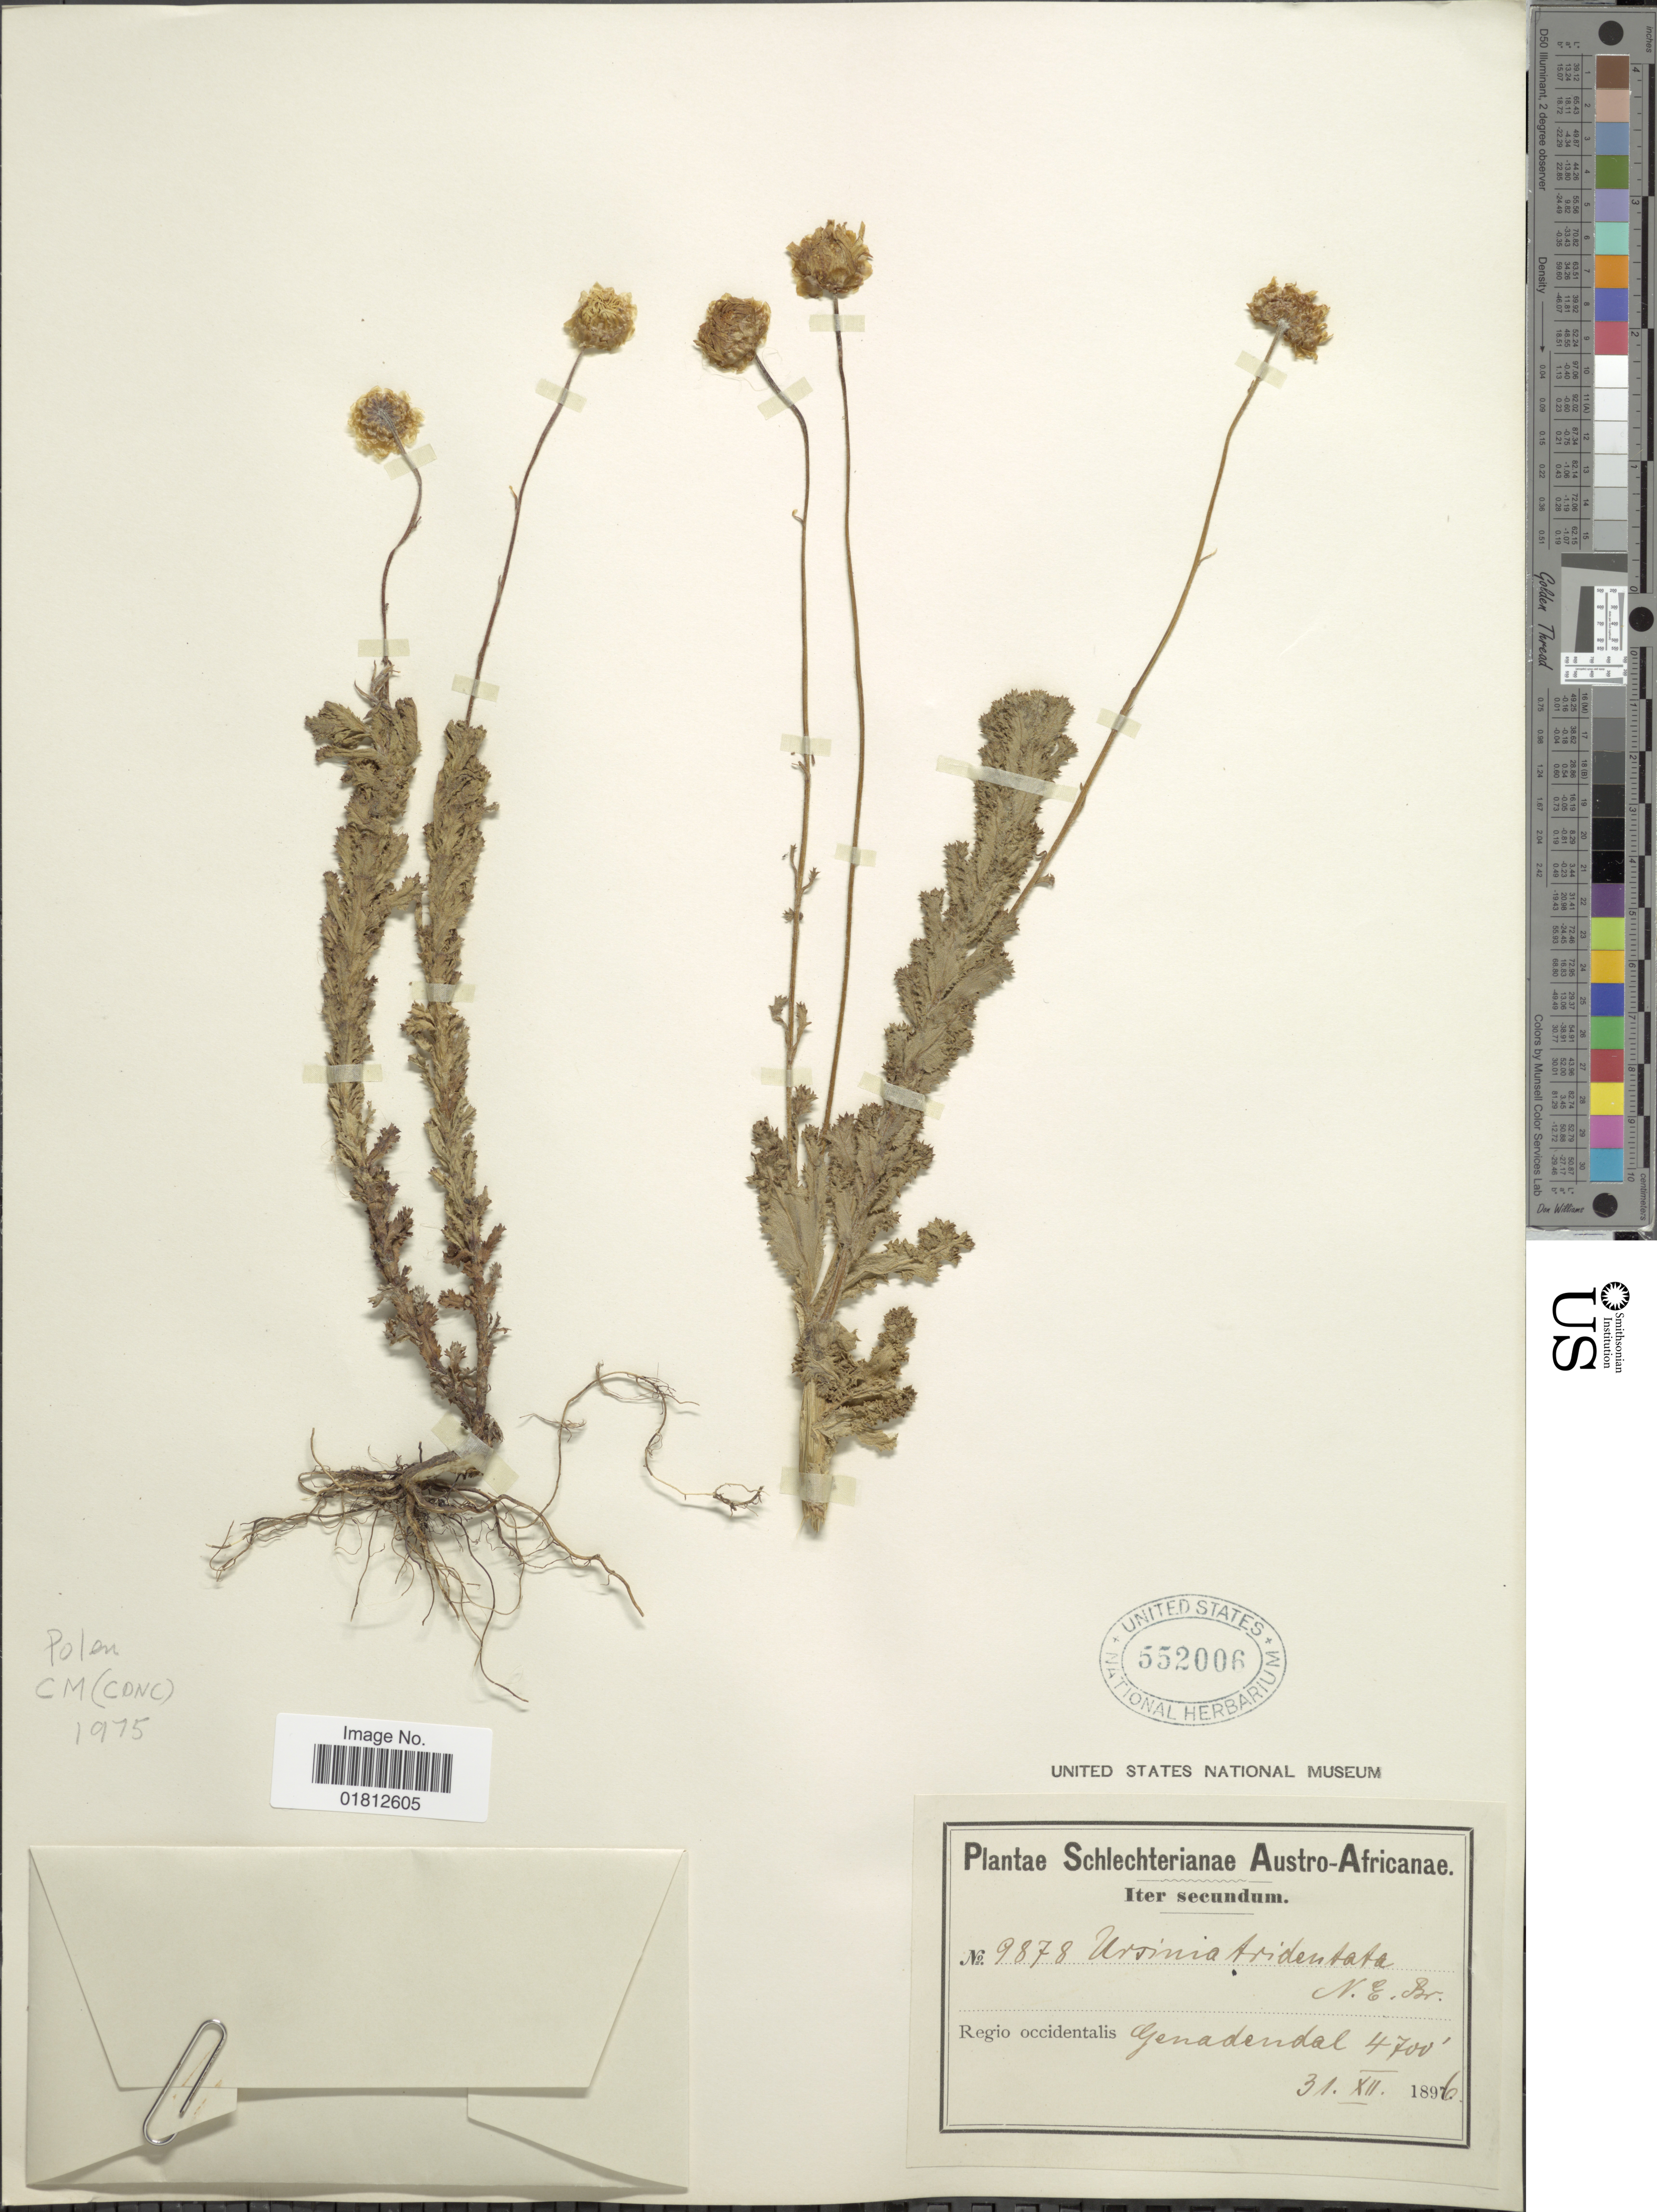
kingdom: Plantae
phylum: Tracheophyta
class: Magnoliopsida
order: Asterales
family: Asteraceae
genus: Ursinia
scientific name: Ursinia tridentata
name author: N.E. Br.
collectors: Schlechter, --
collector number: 9878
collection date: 1896-12-31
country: South Africa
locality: Austro-Africanae, Genadendal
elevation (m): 1433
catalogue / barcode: US 552006